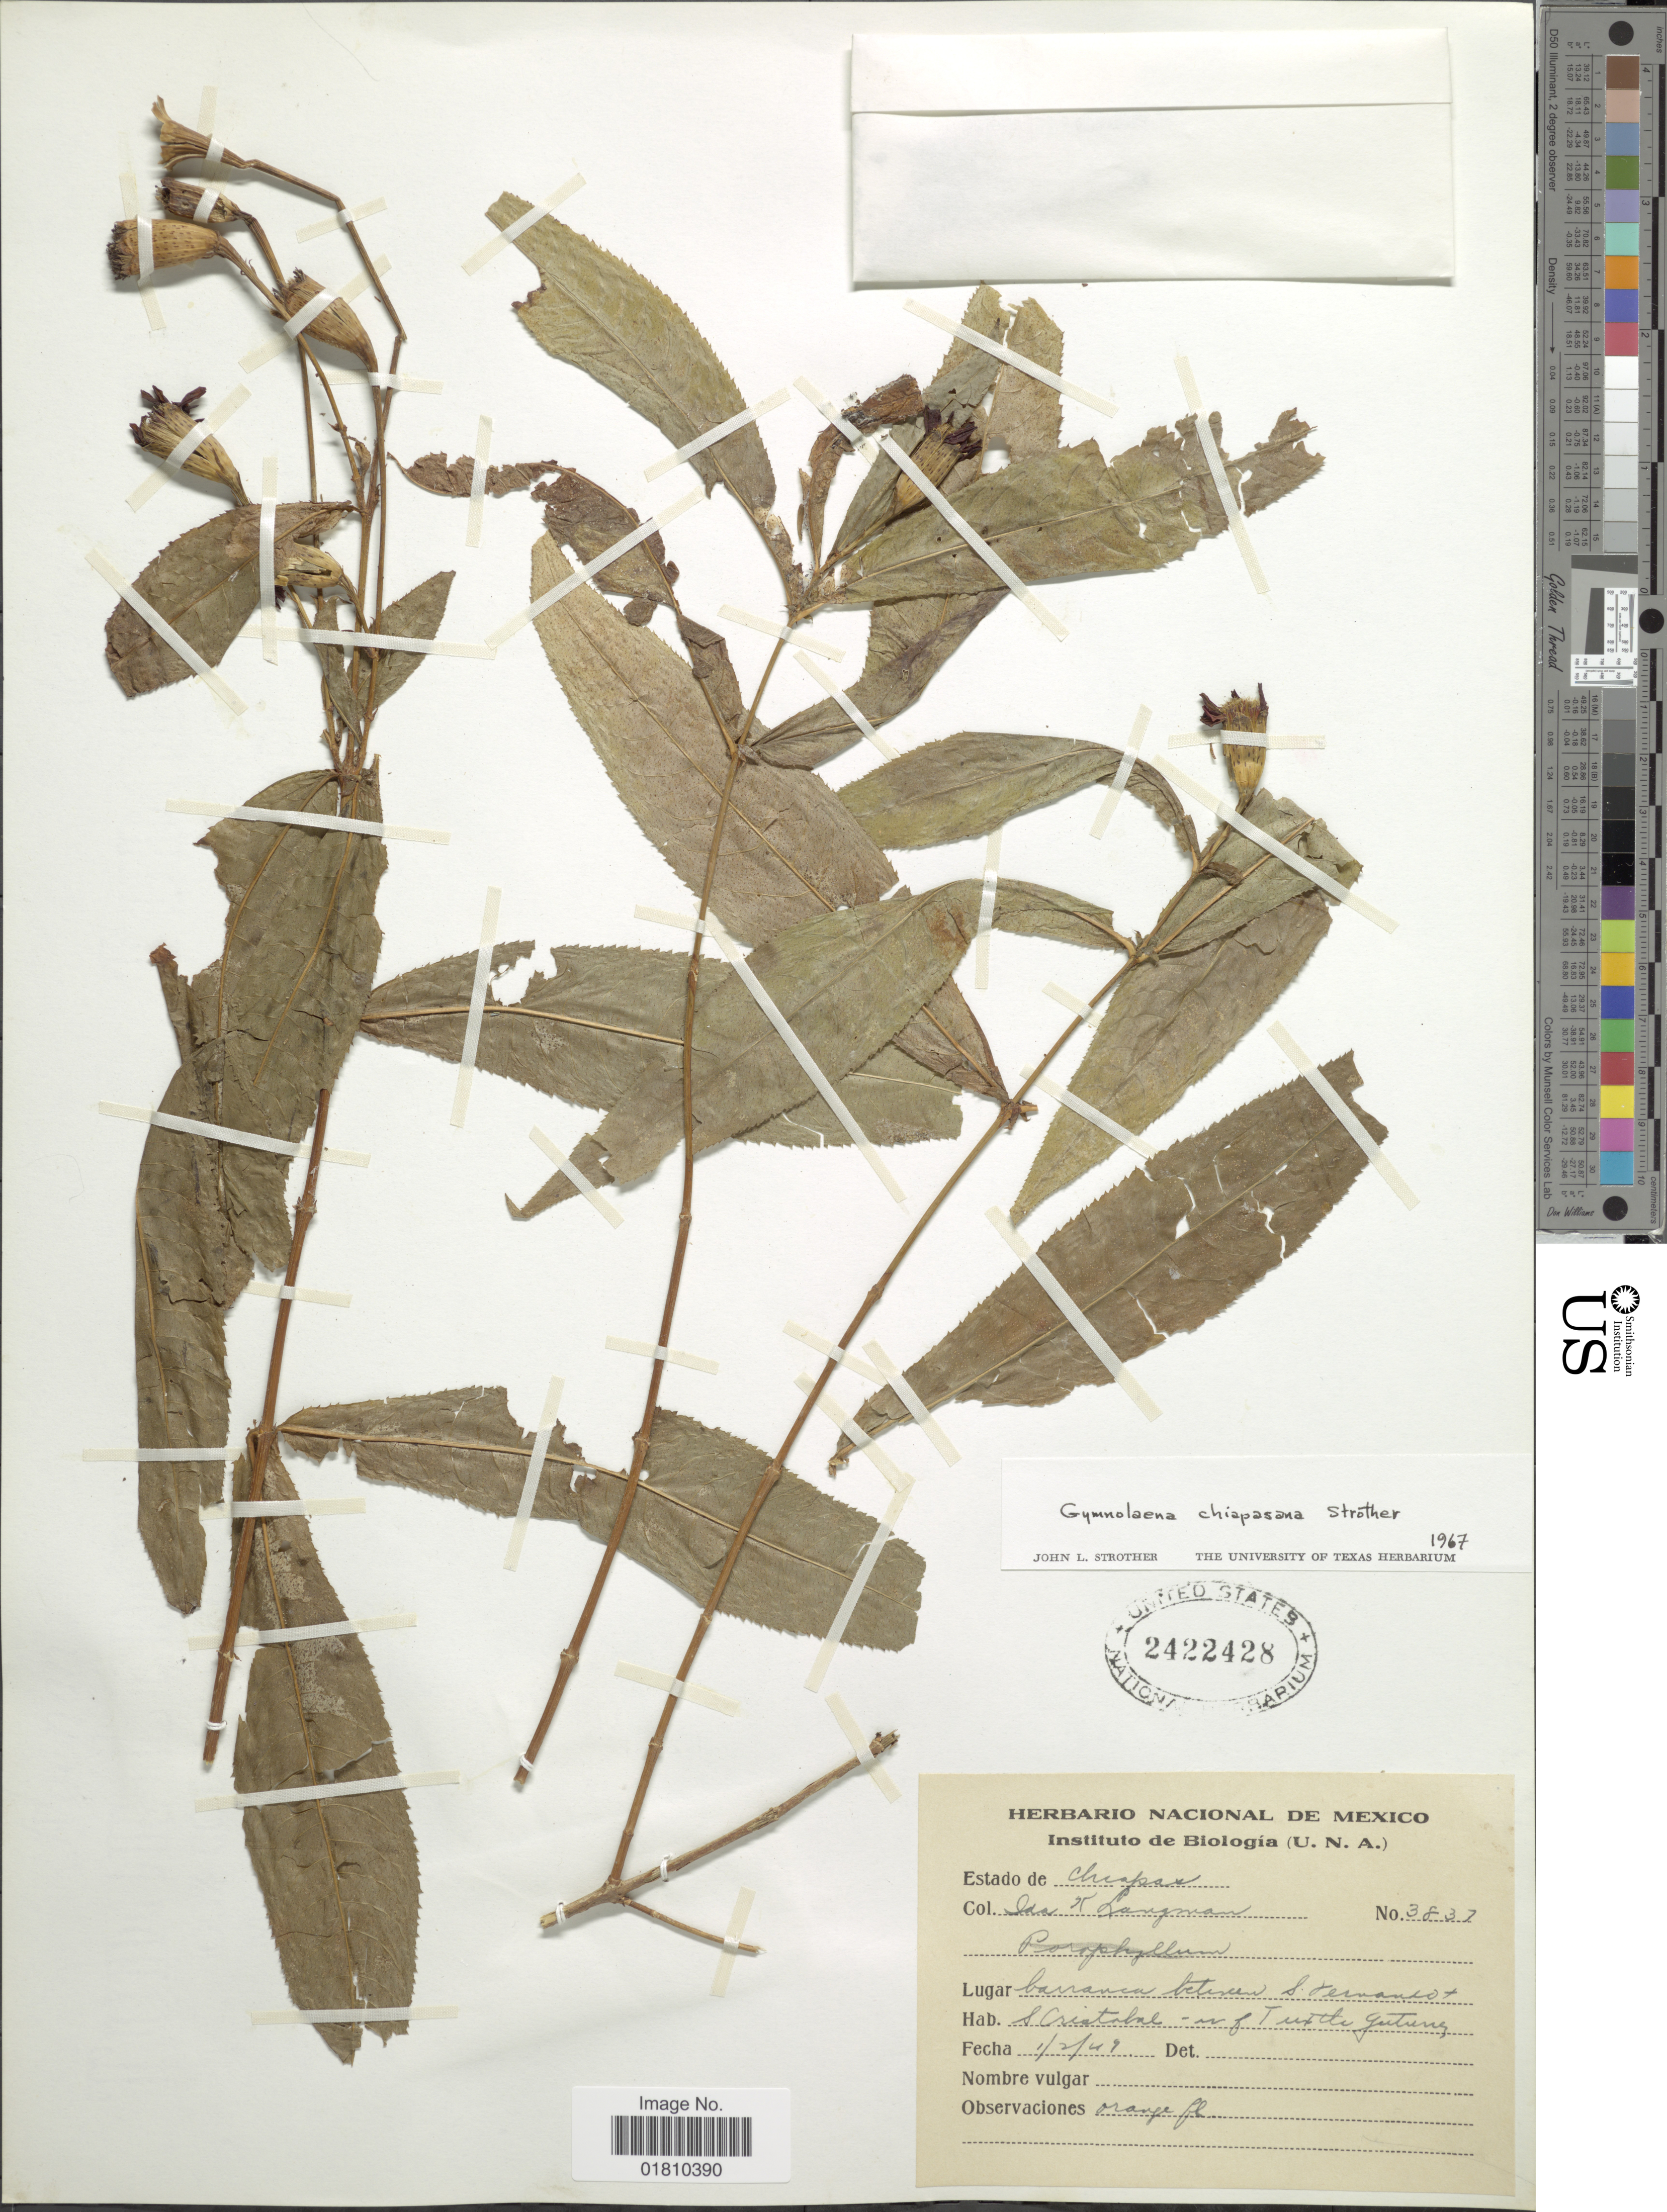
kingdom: Plantae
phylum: Tracheophyta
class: Magnoliopsida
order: Asterales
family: Asteraceae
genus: Gymnolaena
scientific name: Gymnolaena chiapasana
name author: Strother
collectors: I. K. Langman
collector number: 2837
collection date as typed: Transcribed d/m/y: 24/1/49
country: Mexico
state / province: Chiapas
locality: Barranca between S. Fernando + S. Cristobal - w. of Tuxtla Gutiérrez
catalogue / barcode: US 2422428